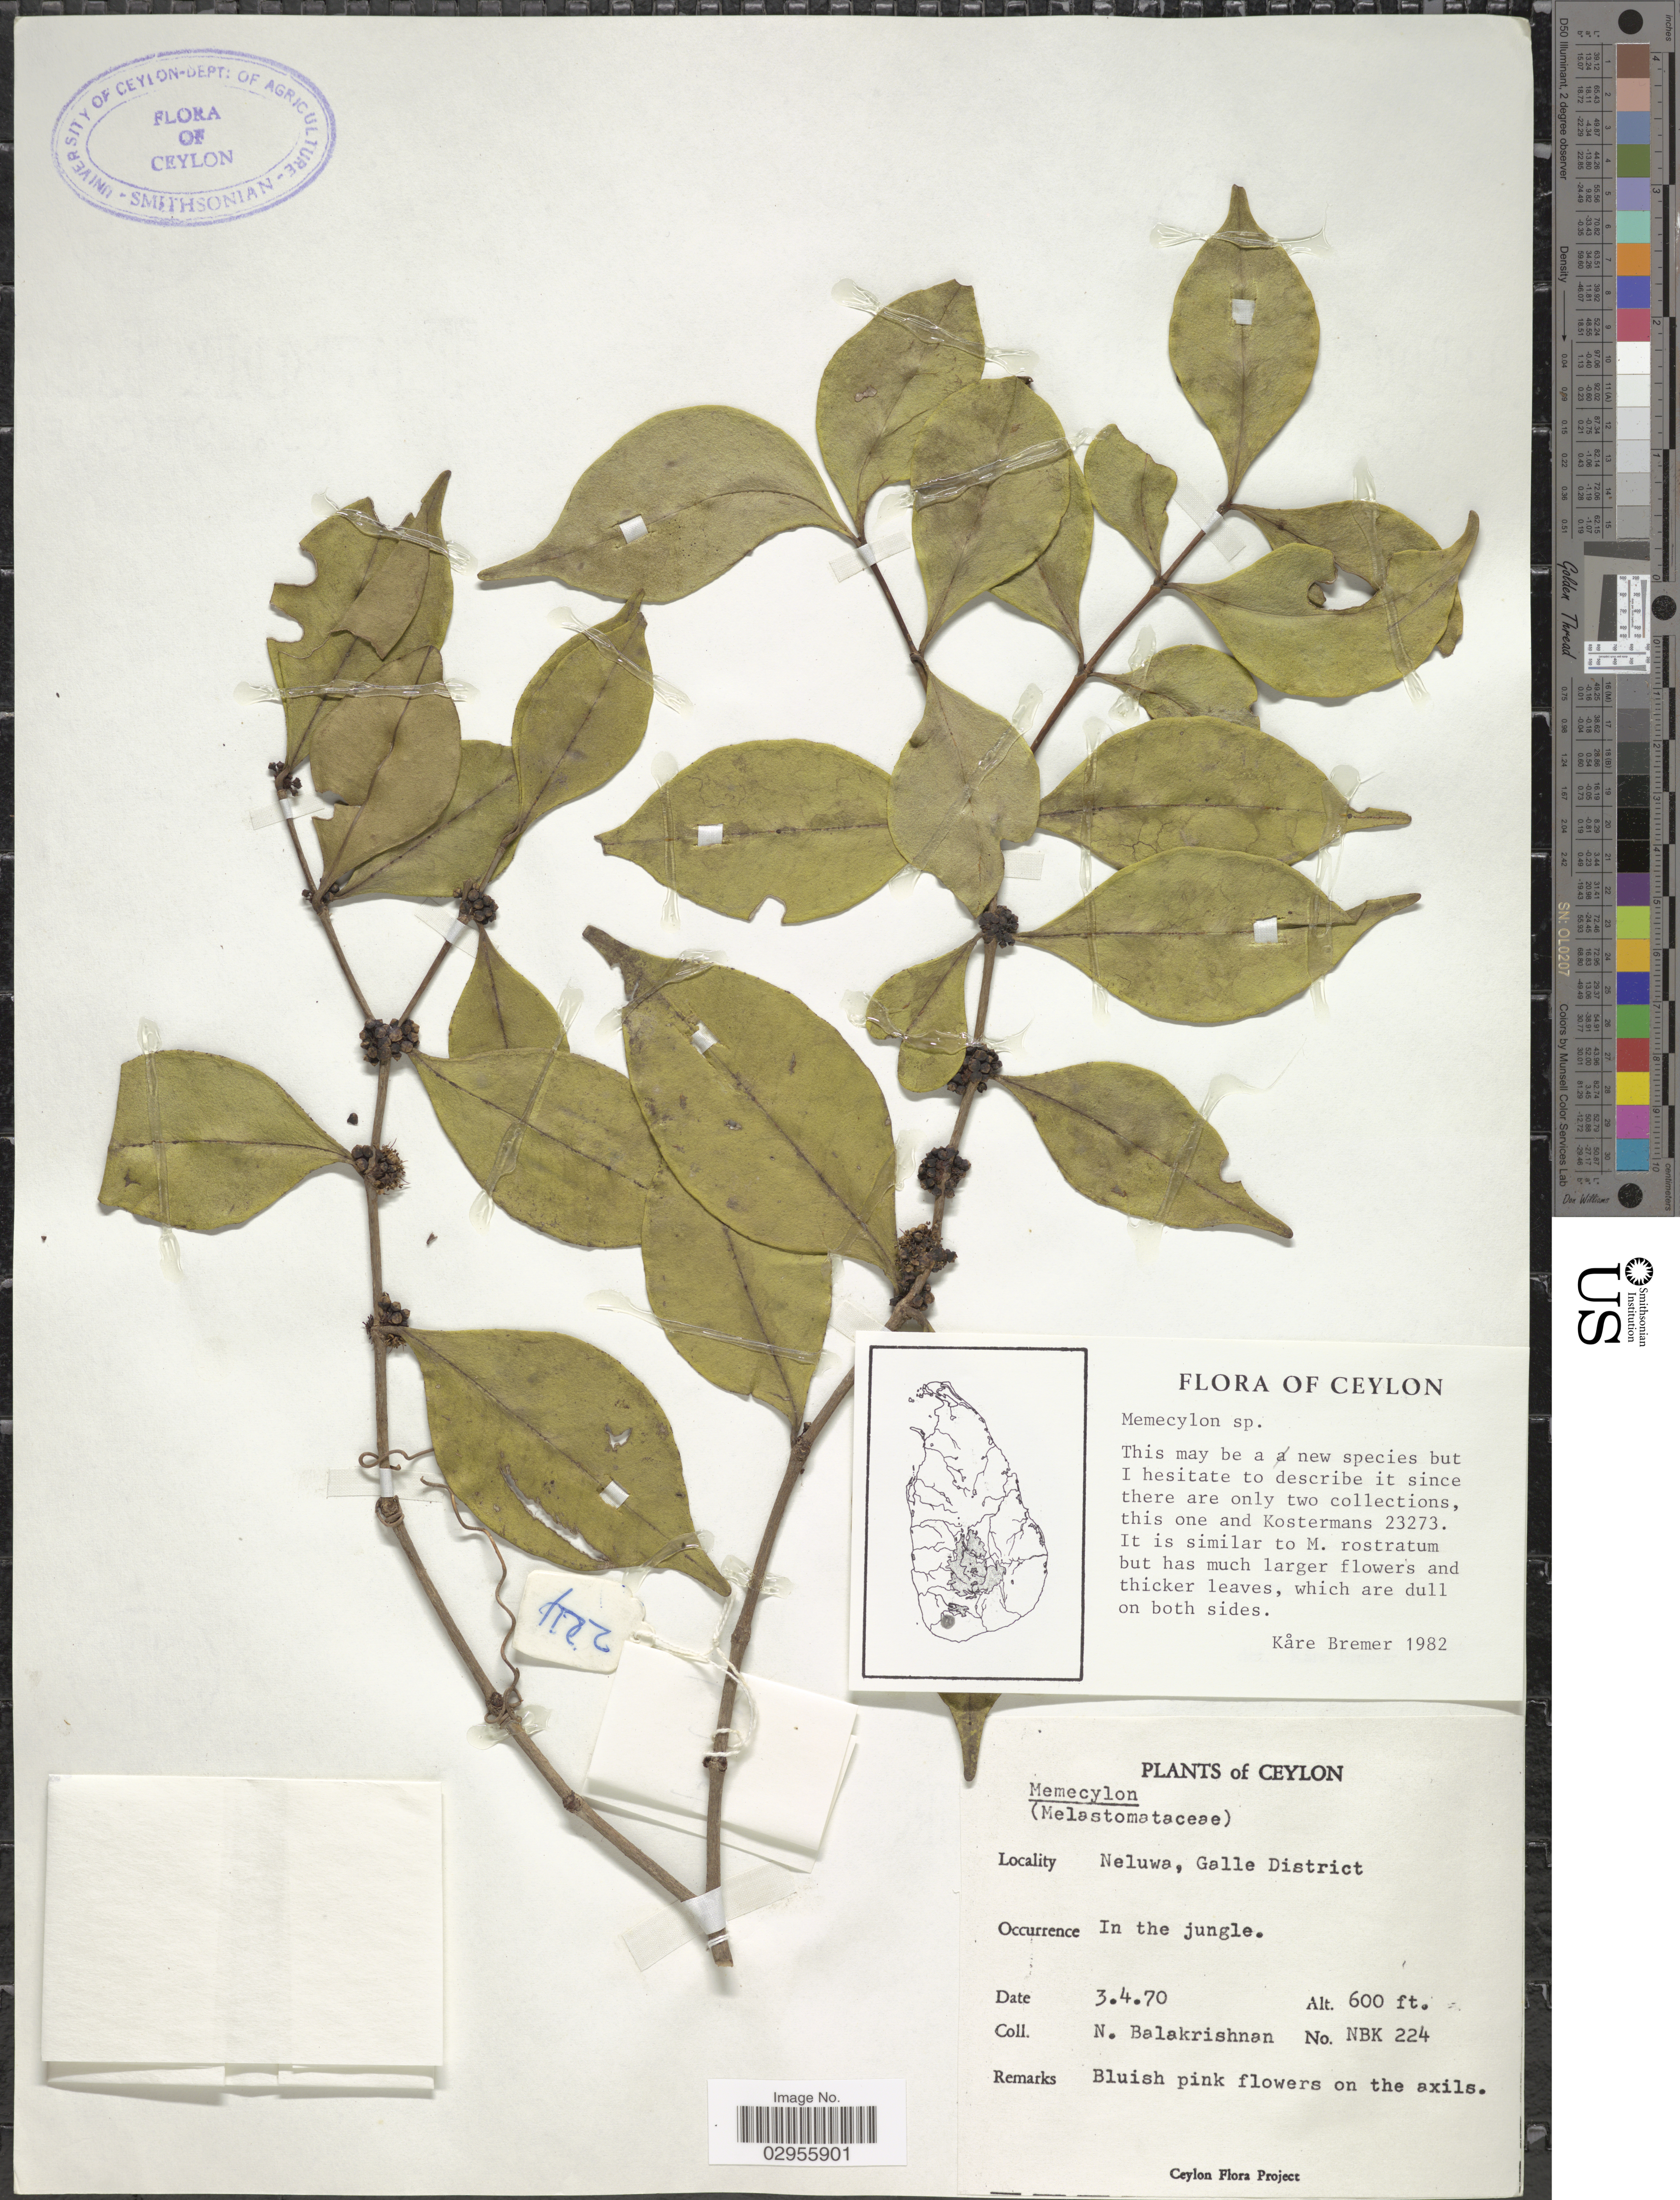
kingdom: Plantae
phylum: Tracheophyta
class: Magnoliopsida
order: Myrtales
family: Melastomataceae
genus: Memecylon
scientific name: Memecylon sp.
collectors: N. Balakrishnan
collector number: NBK 224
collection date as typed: Transcribed d/m/y: 3/4/70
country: Sri Lanka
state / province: Southern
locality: Ceylon. Neluwa, Galle District.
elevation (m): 183